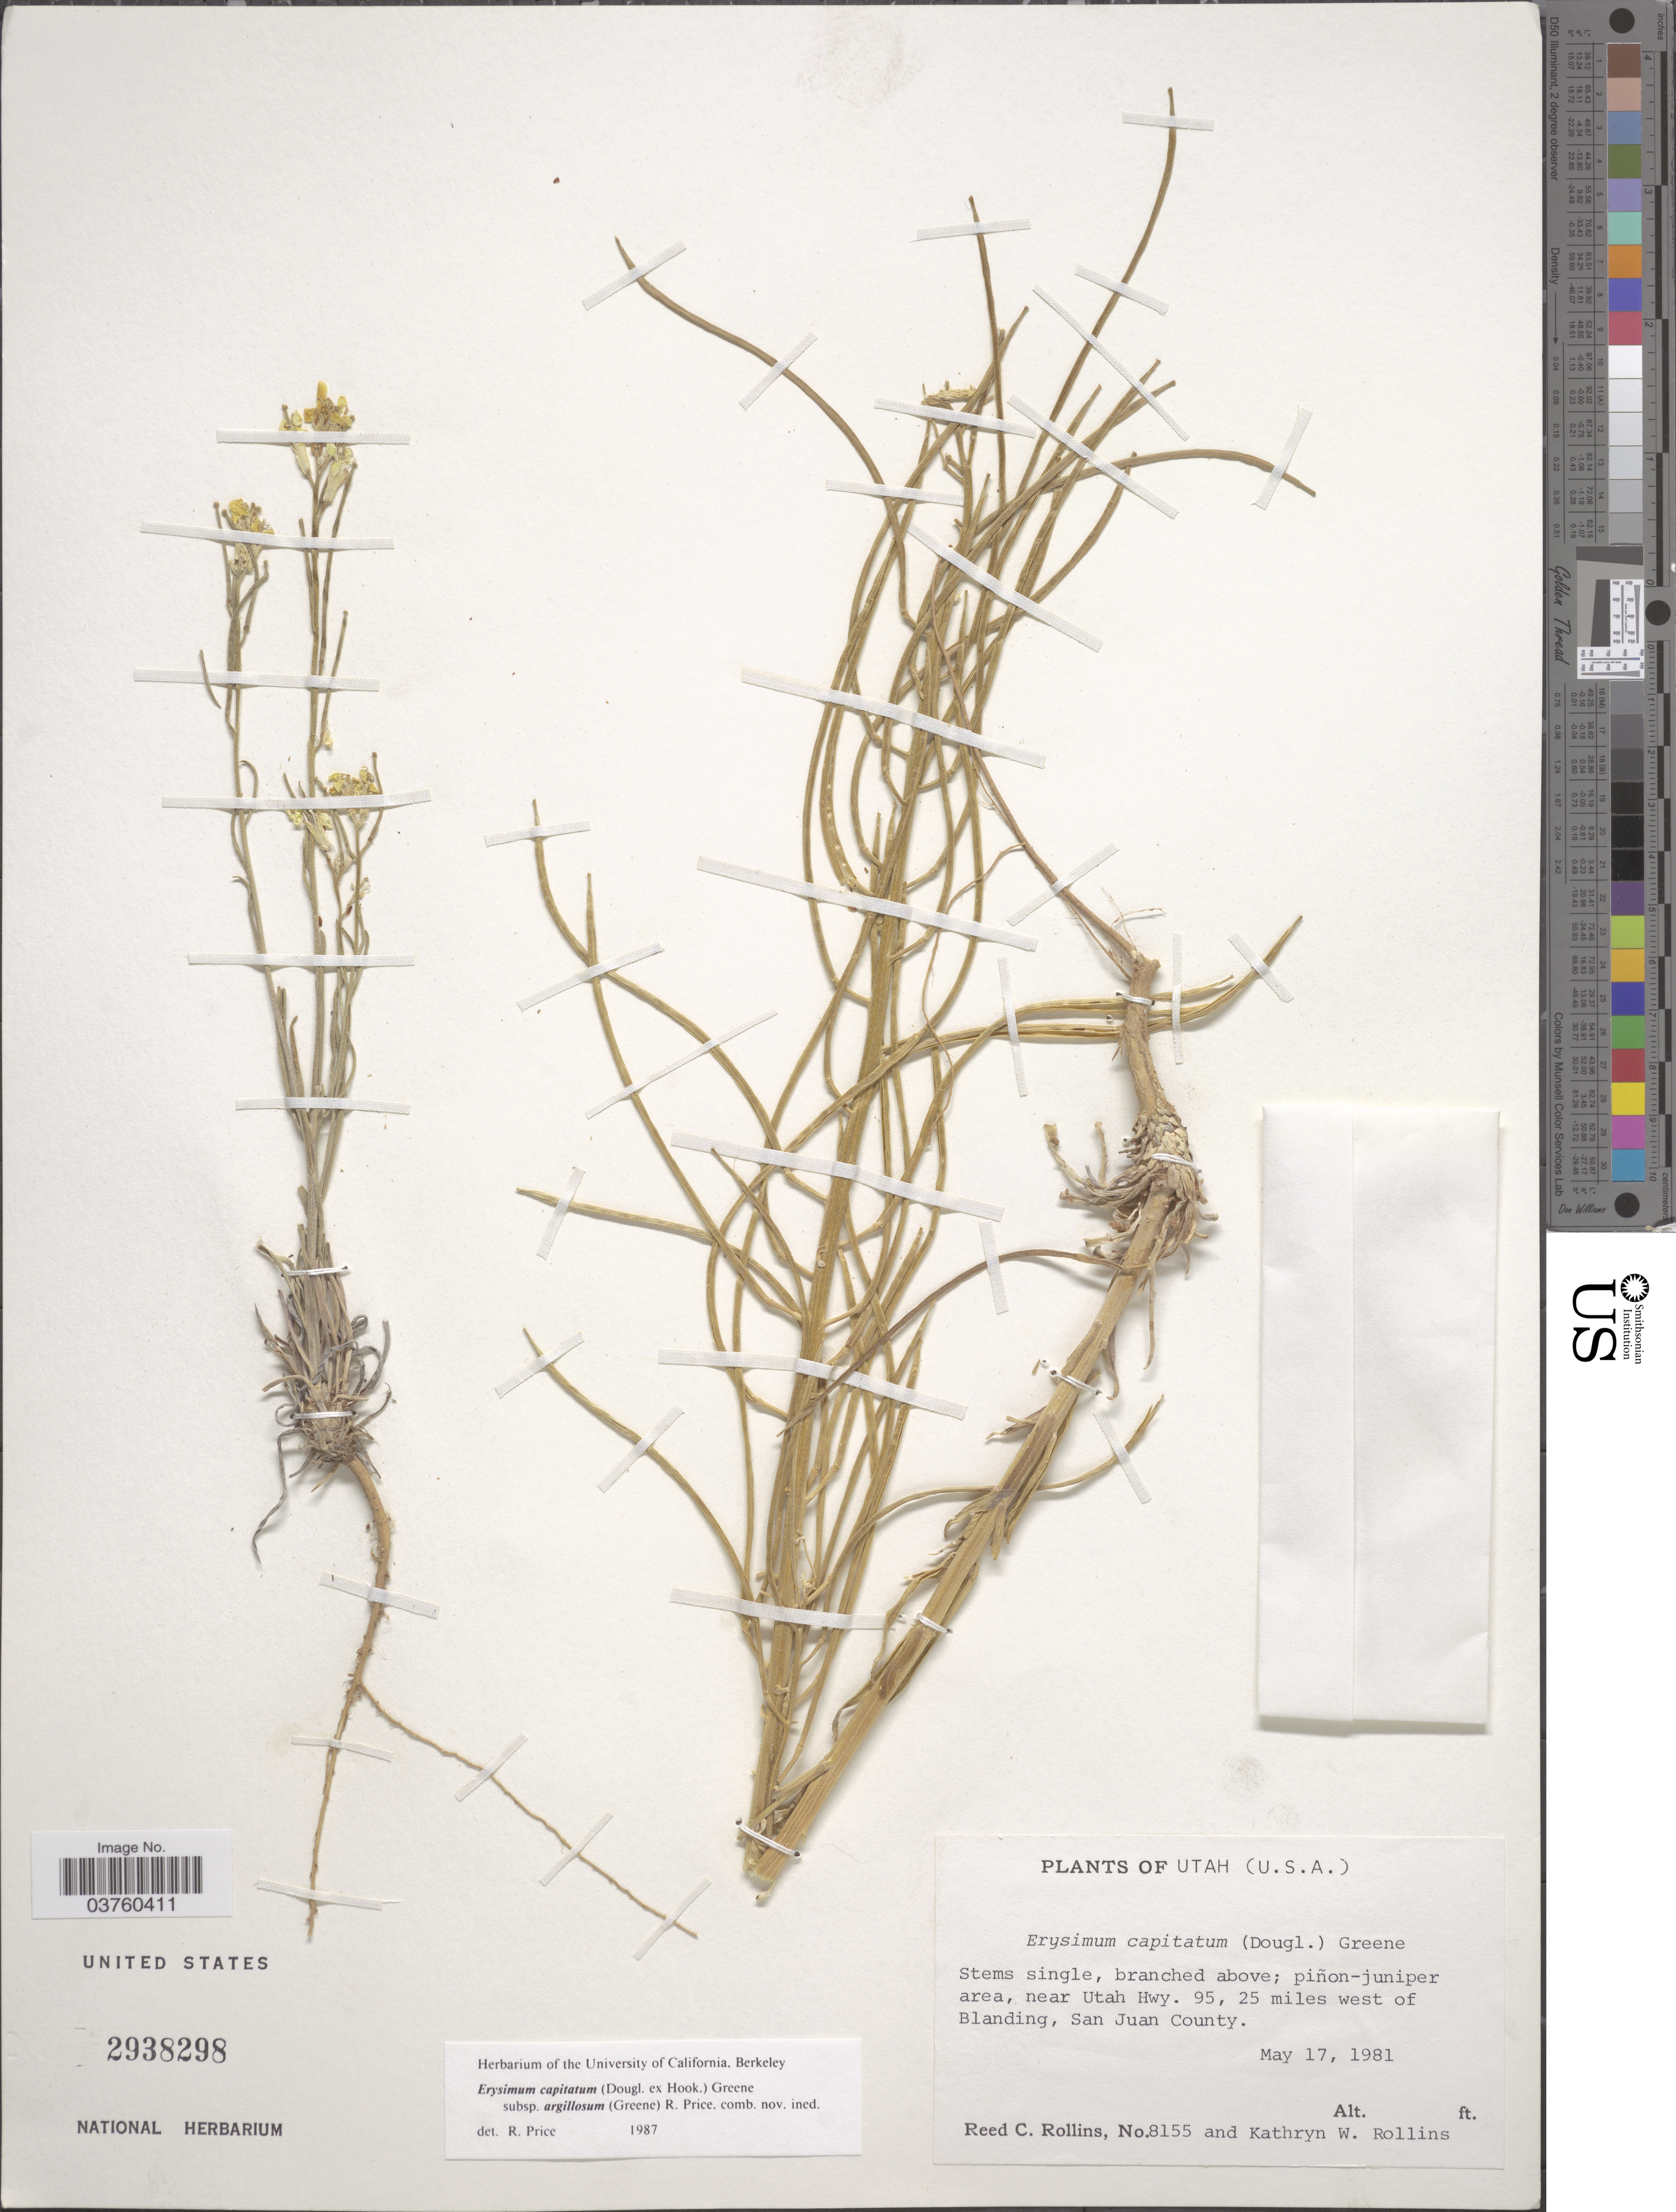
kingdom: Plantae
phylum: Tracheophyta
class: Magnoliopsida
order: Brassicales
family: Brassicaceae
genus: Erysimum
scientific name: Erysimum capitatum subsp. argillosum (Greene) R.A. Price comb. nov. ined.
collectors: R. C. Rollins & K. W. Rollins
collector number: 8155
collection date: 1981-05-17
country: United States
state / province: Utah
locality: Piñon-juniper area, near Utah Hwy. 95, 25 ,miles west of Blanding, San Juan County.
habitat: pinon-juniper area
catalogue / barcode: US 2938298